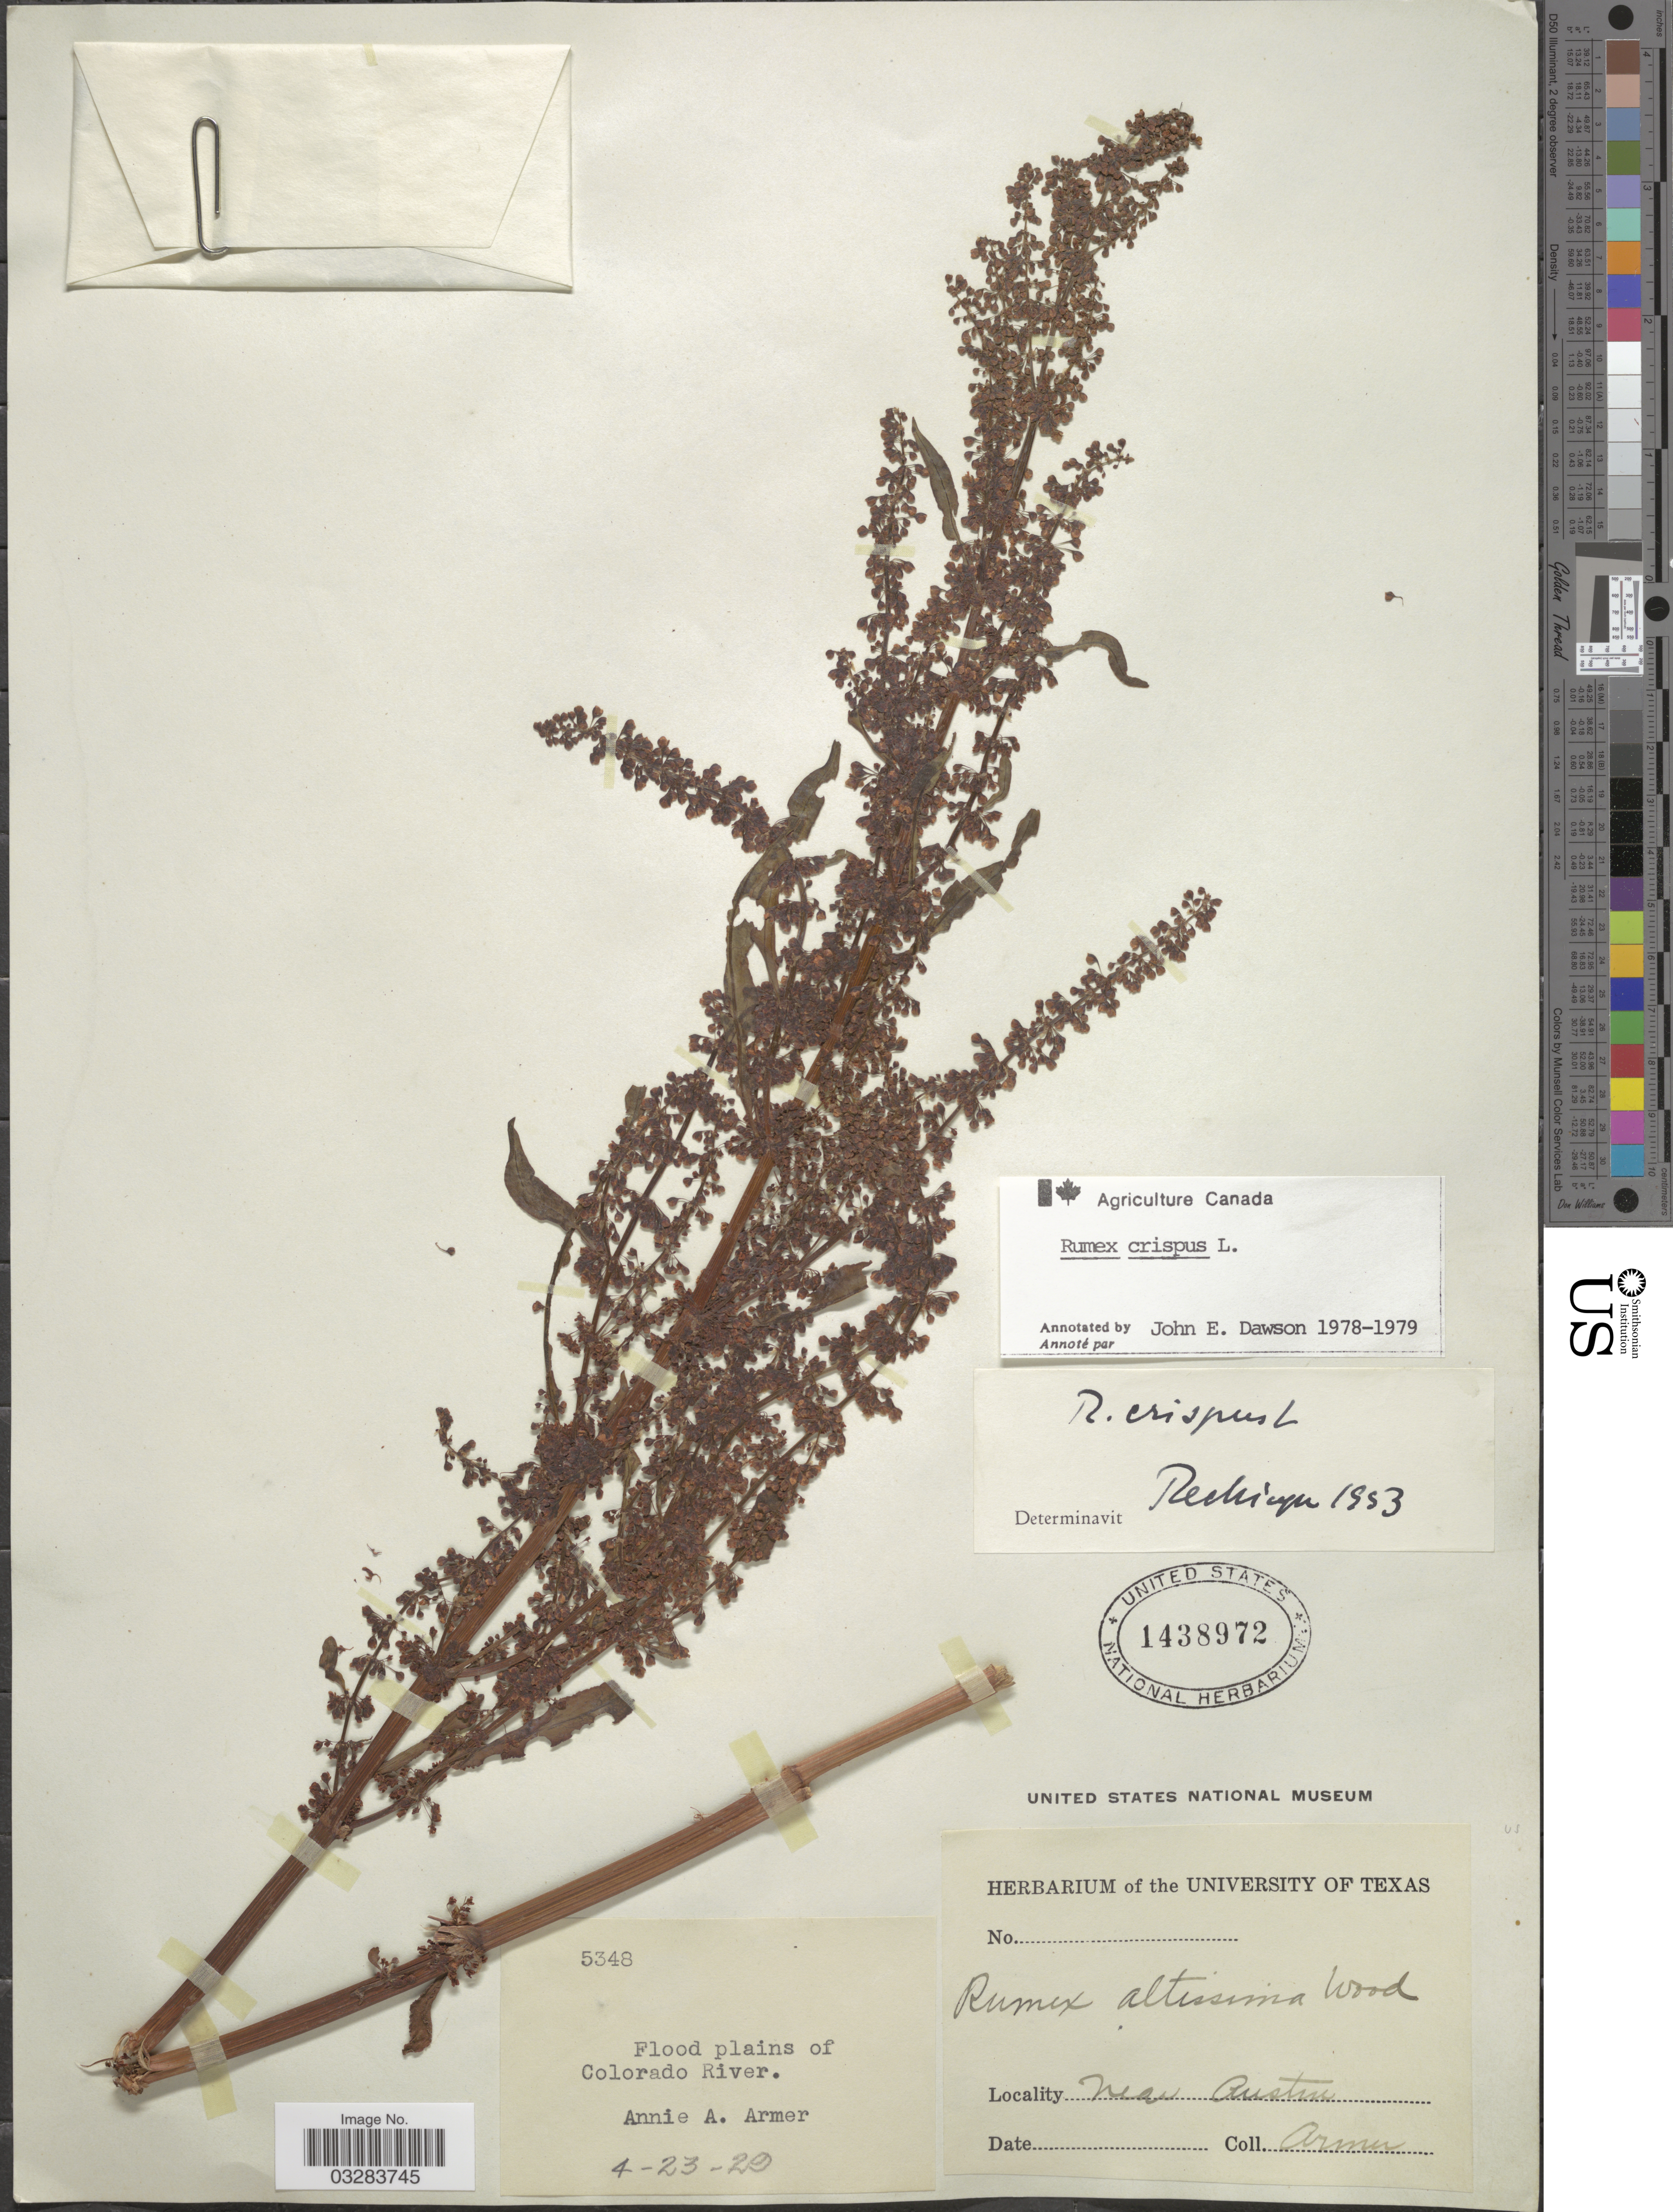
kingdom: Plantae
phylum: Tracheophyta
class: Magnoliopsida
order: Caryophyllales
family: Polygonaceae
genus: Rumex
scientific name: Rumex crispus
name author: L.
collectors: A. Armer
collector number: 5348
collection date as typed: Transcribed d/m/y: 23/4/20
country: United States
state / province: Texas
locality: Near Austin, Flood plains of Colorado River.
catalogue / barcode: US 1438972